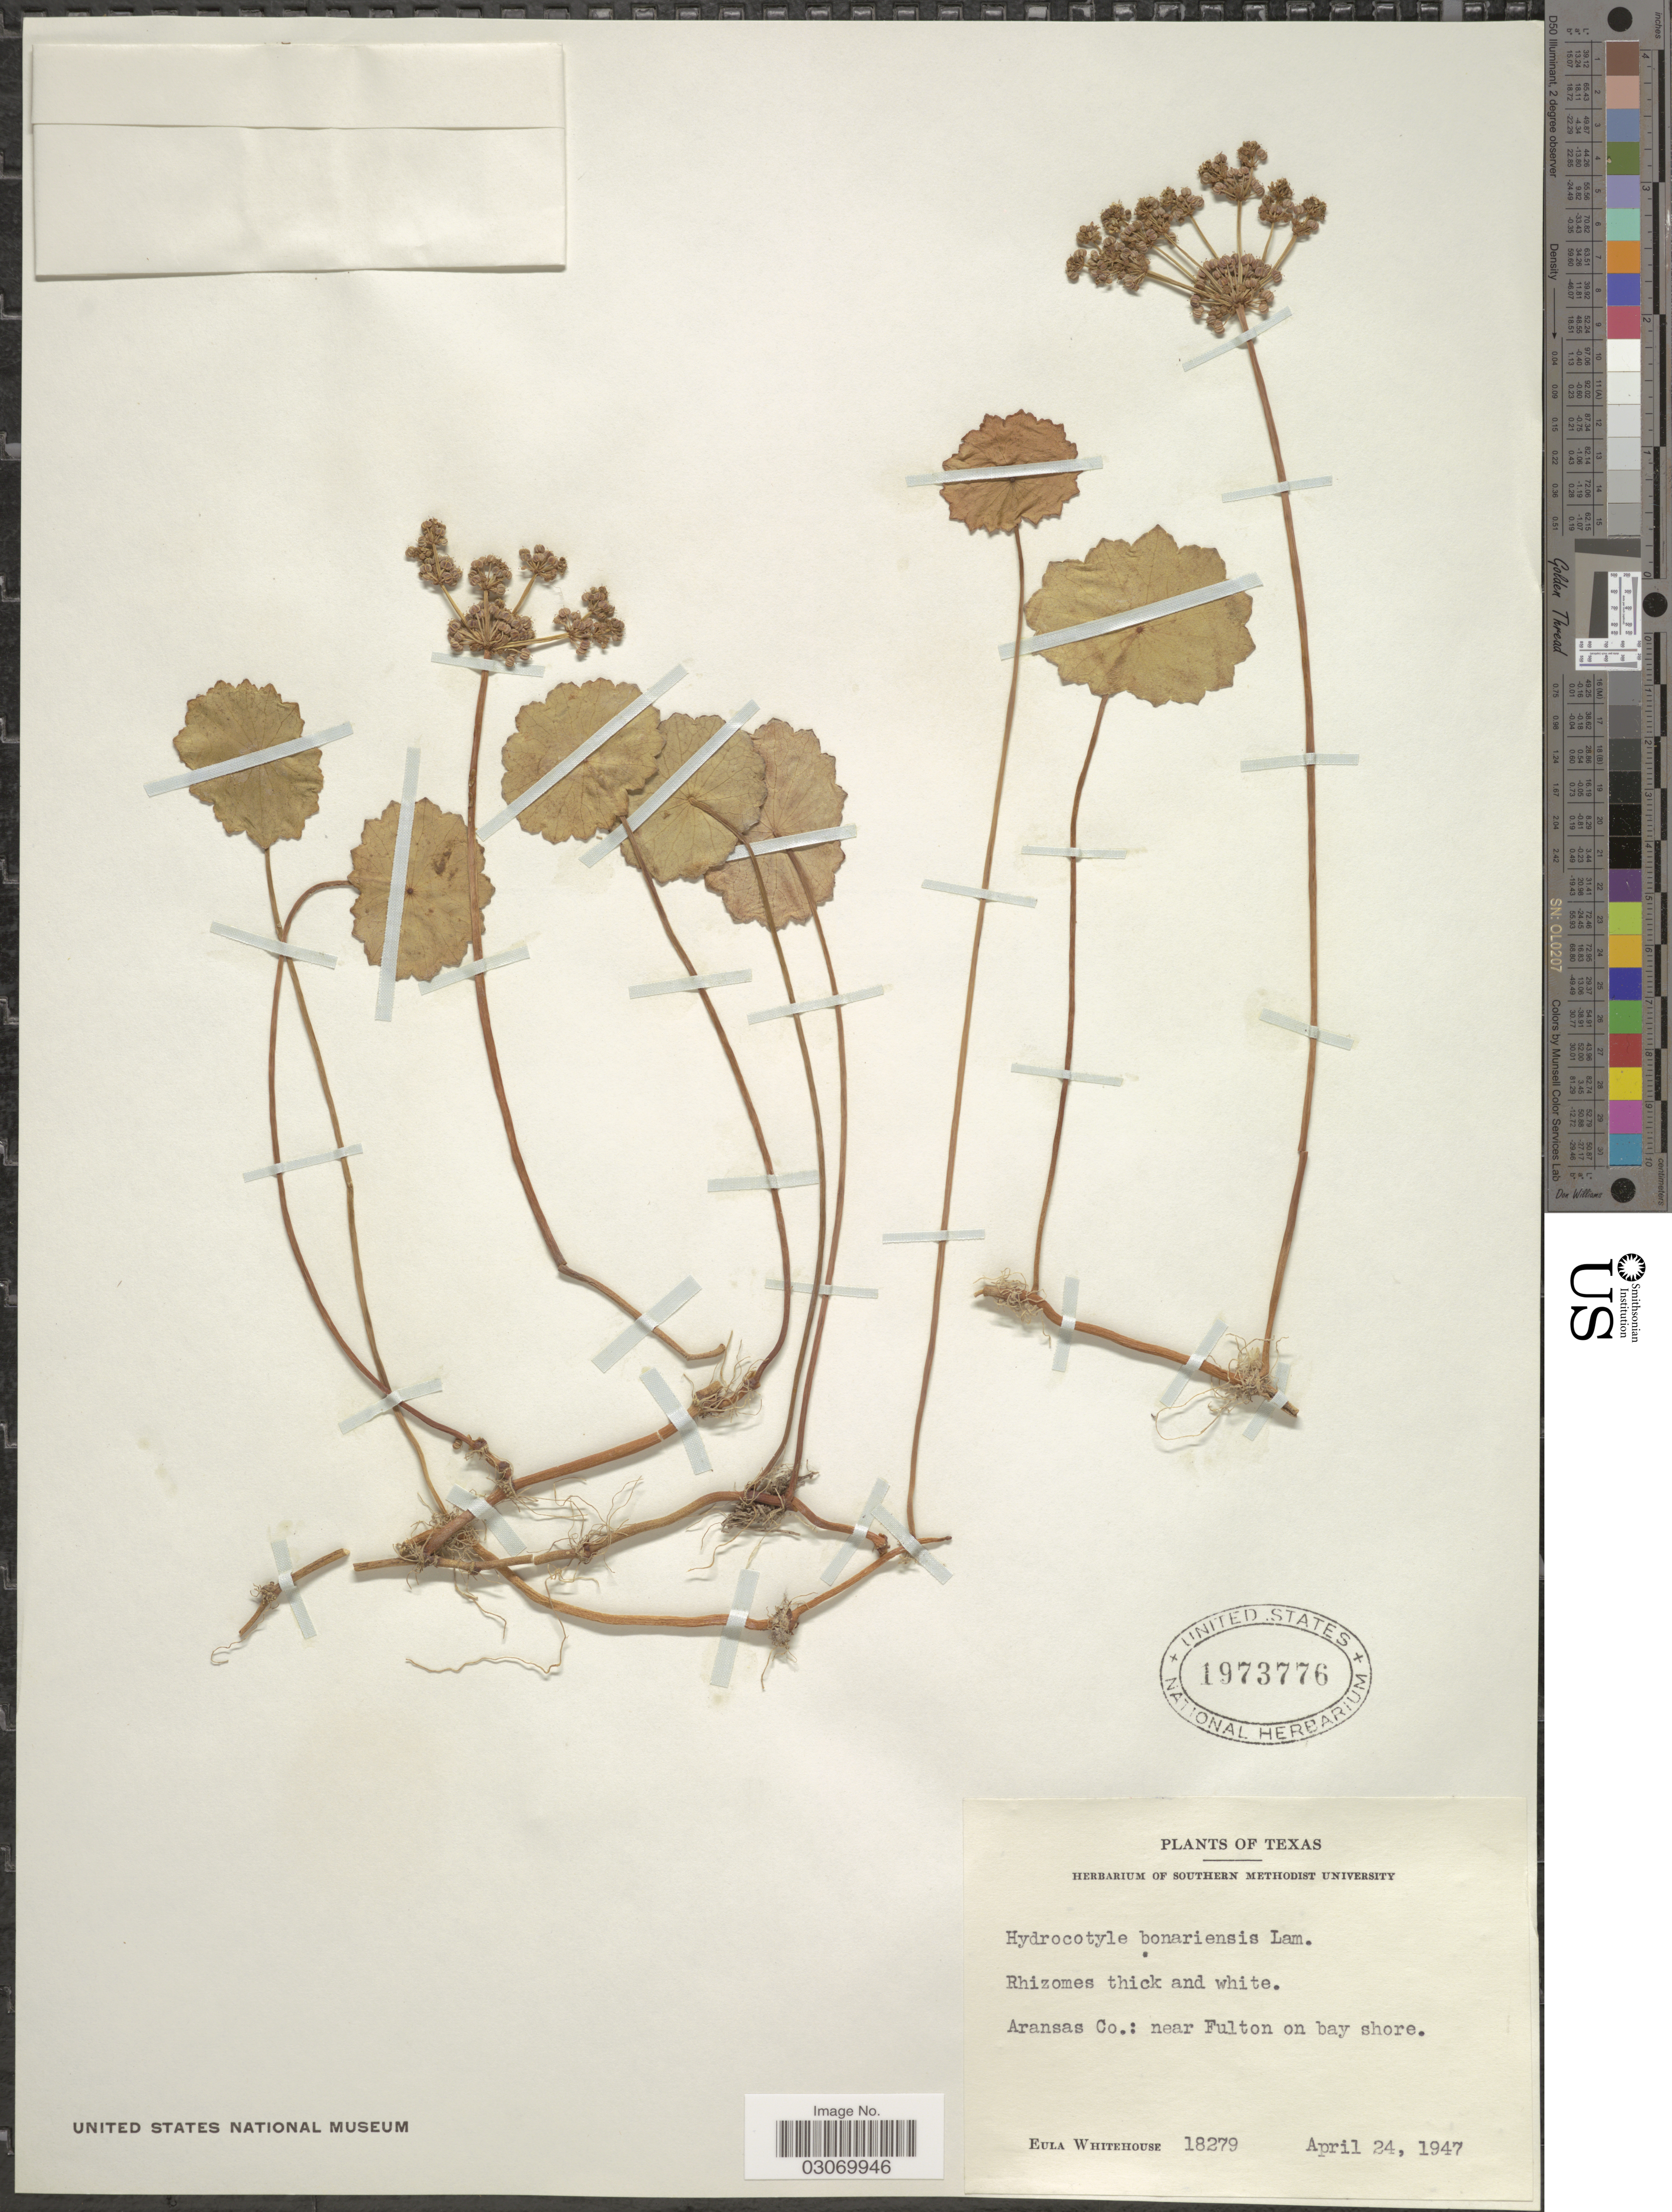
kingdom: Plantae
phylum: Tracheophyta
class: Magnoliopsida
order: Apiales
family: Araliaceae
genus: Hydrocotyle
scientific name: Hydrocotyle bonariensis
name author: Lam.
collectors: E. Whitehouse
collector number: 18279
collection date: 1947-04-24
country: United States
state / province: Texas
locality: Aransas Co.: near Fulton on bay shore.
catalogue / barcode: US 1973776